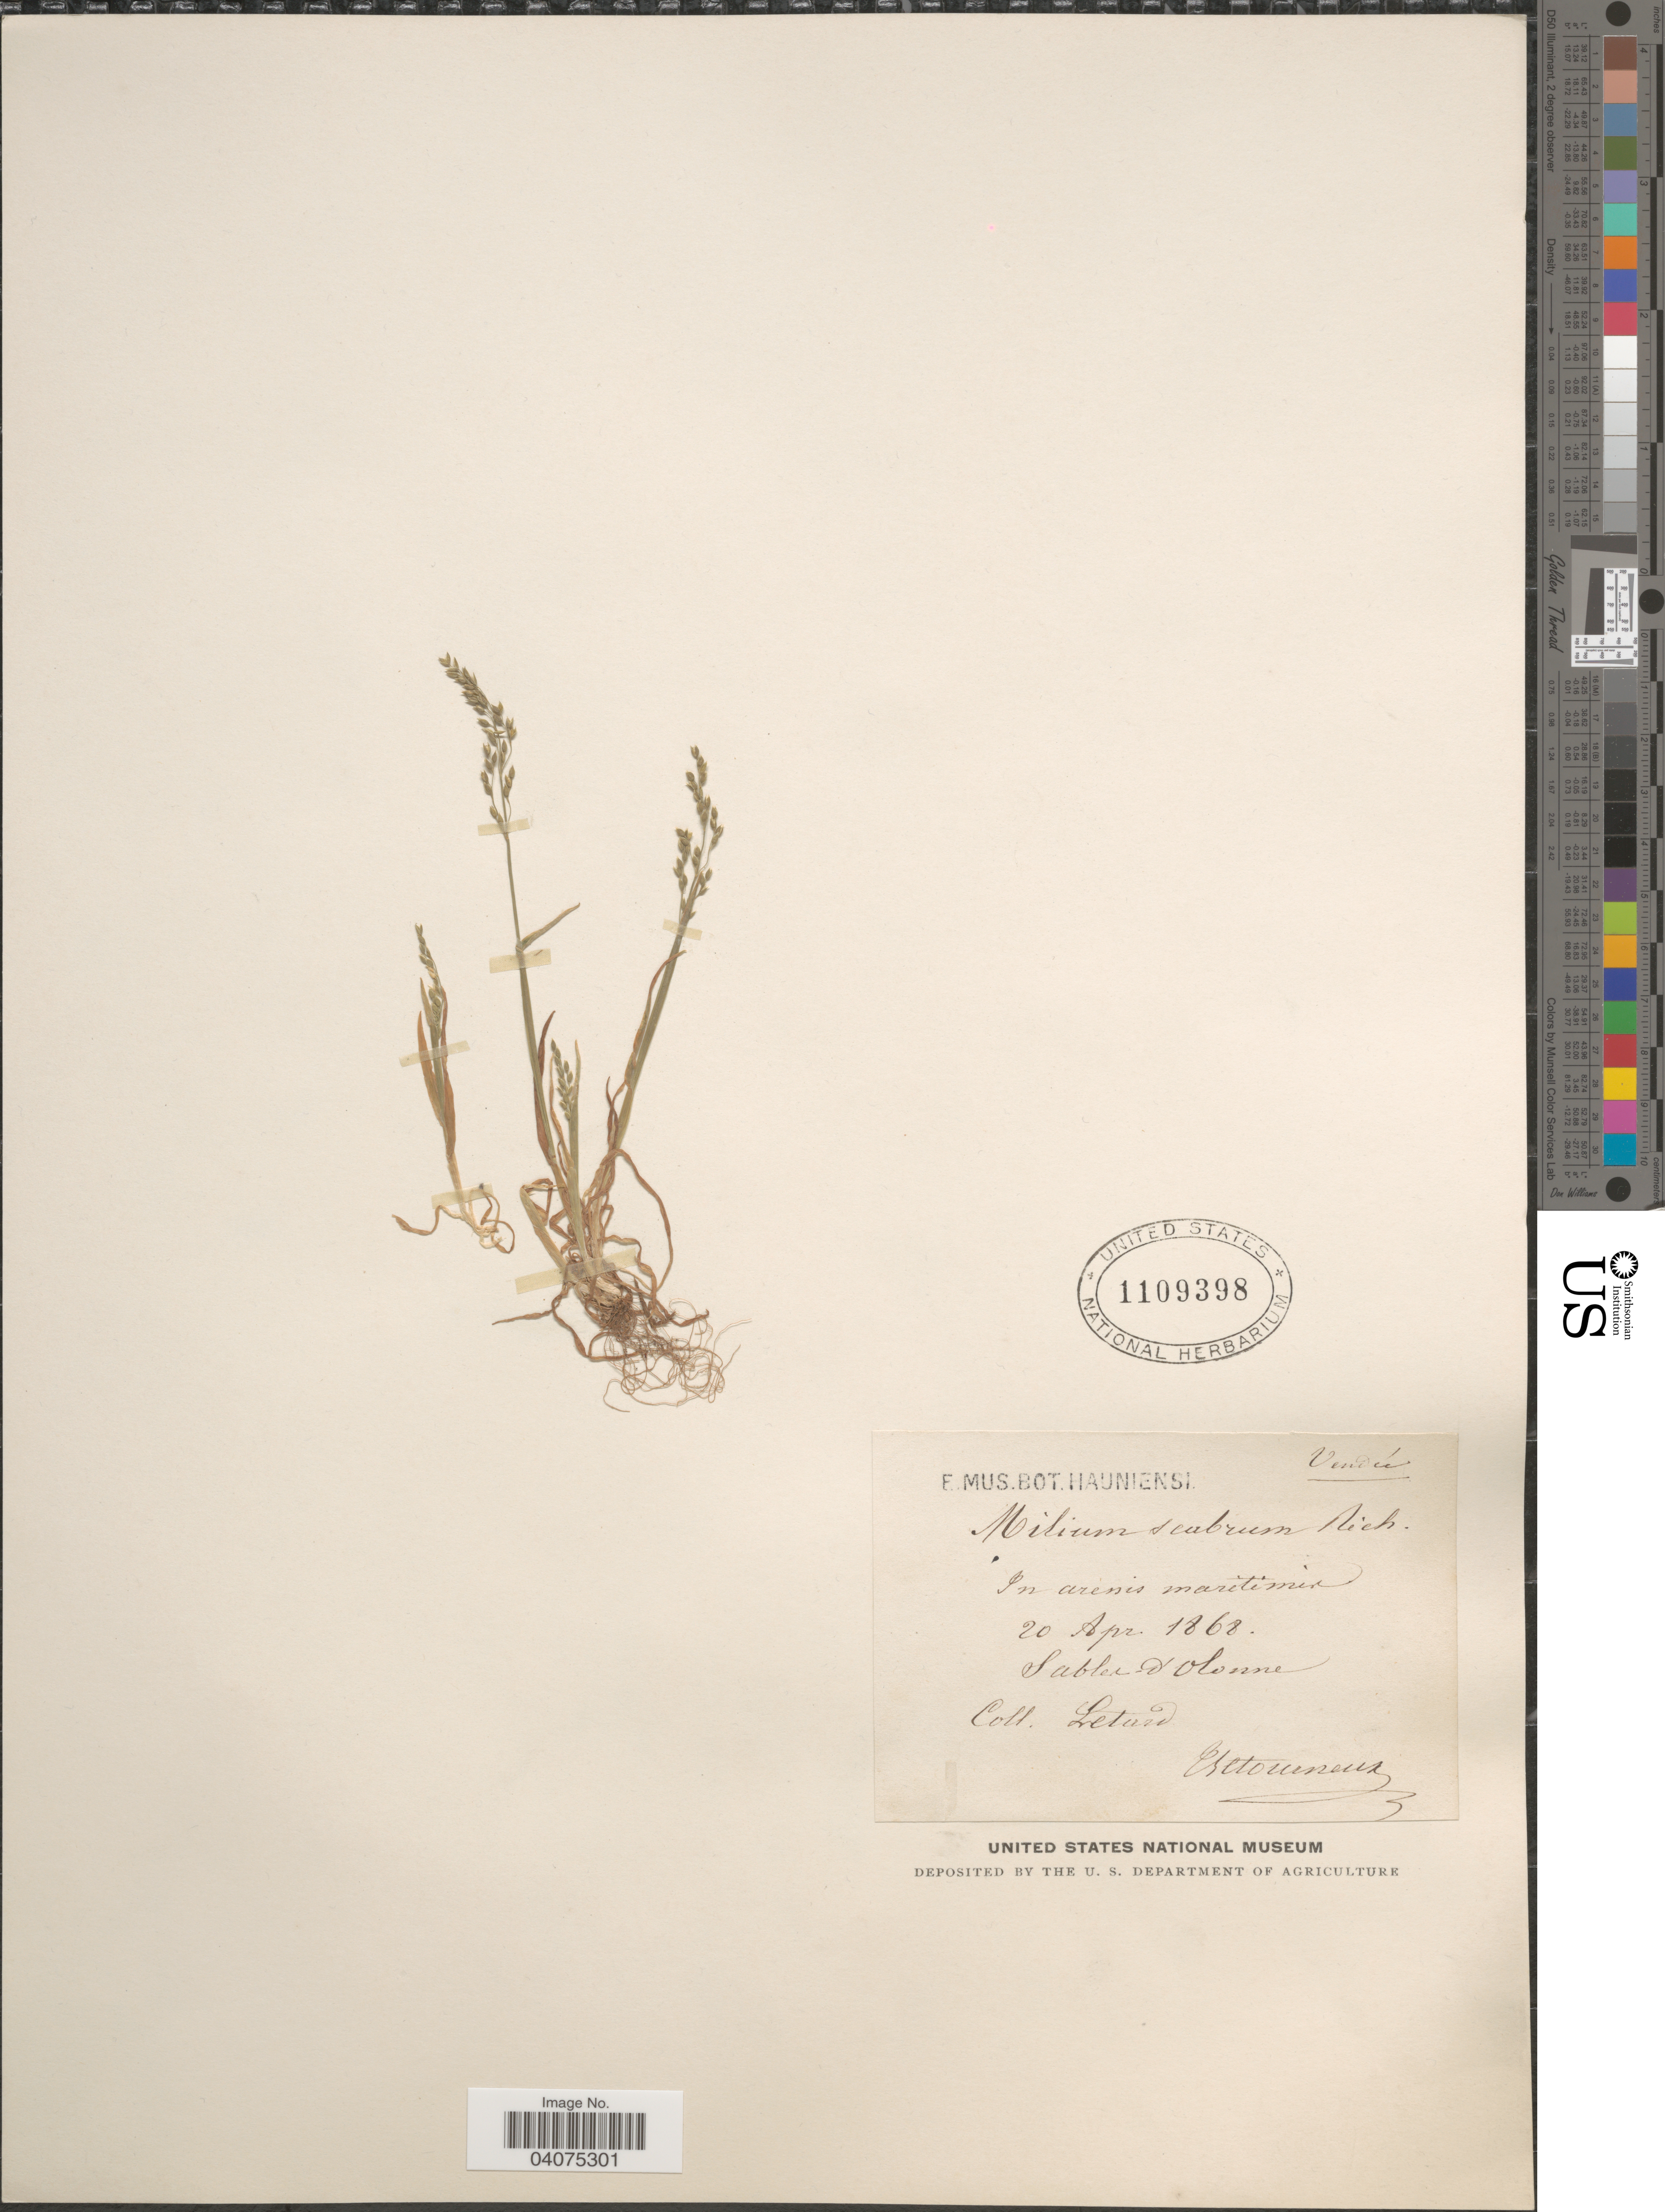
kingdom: Plantae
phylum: Tracheophyta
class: Liliopsida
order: Poales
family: Poaceae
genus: Milium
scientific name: Milium vernale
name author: M. Bieb.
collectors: Letard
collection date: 1868-04-20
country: France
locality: In arenis maritimis. Sables-d'Olonne.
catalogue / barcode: US 1109398